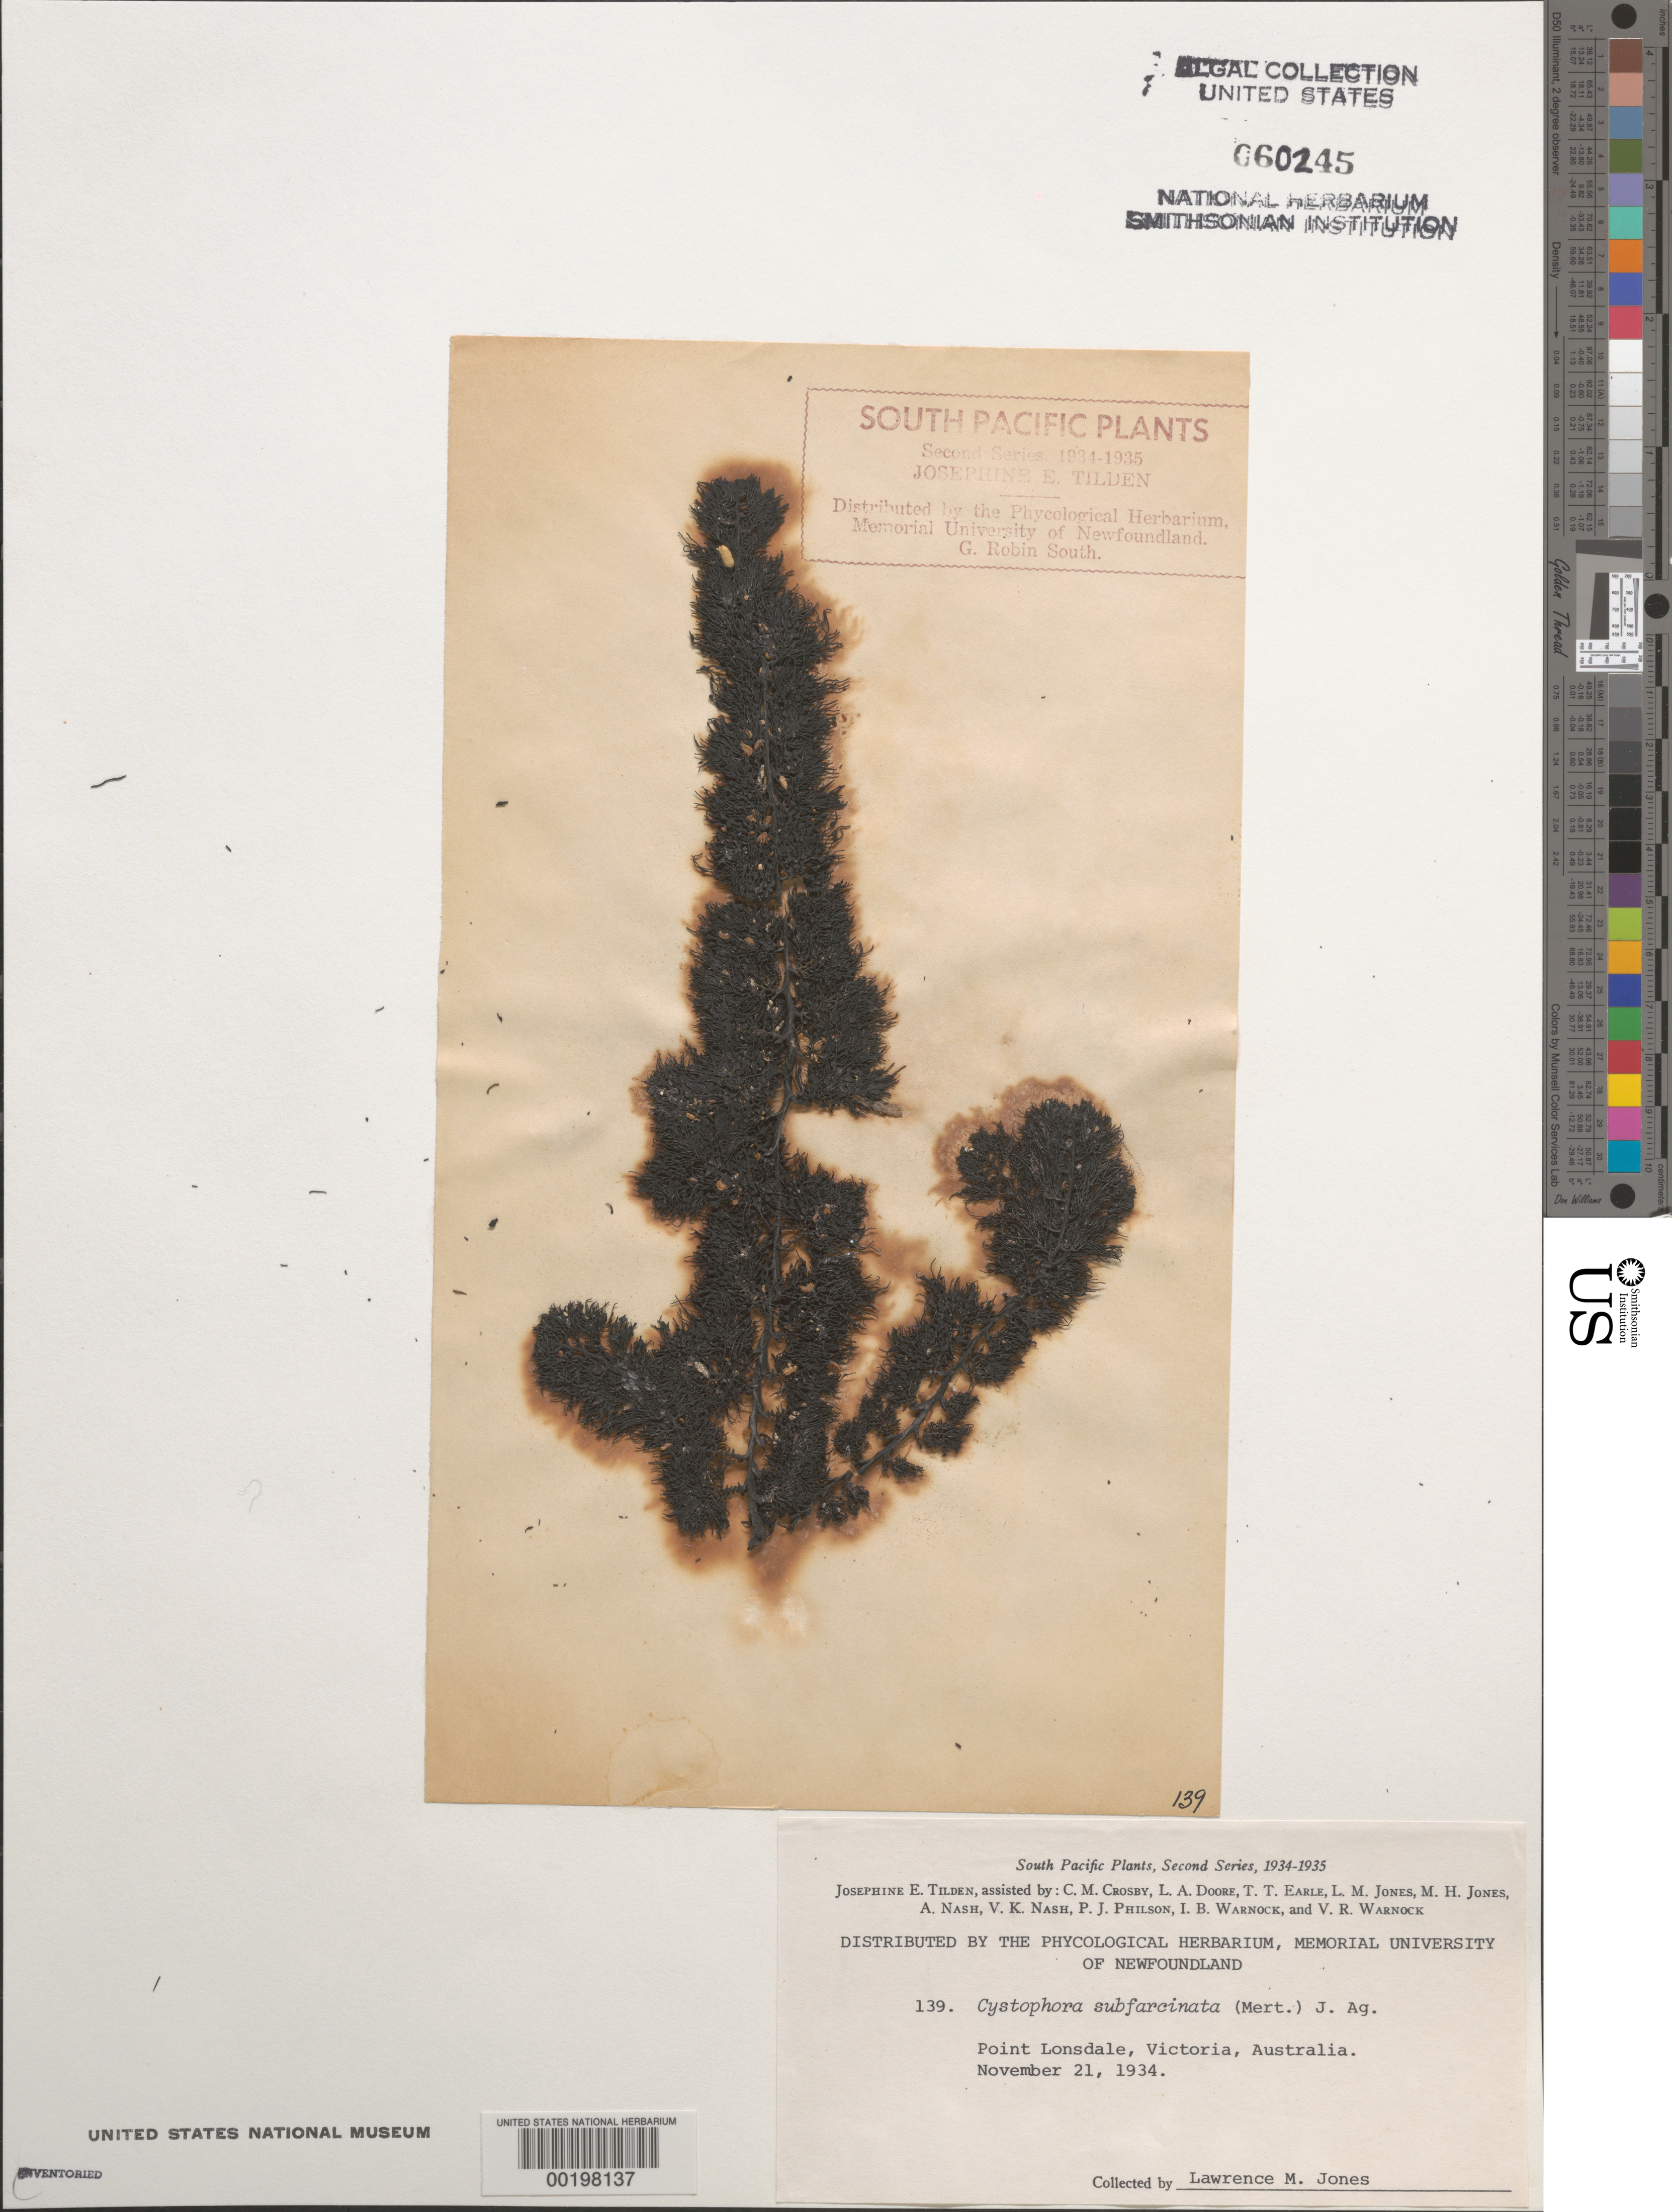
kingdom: Chromista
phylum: Ochrophyta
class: Phaeophyceae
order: Fucales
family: Sargassaceae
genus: Cystophora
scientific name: Cystophora subfarcinata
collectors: L. M. Jones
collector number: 139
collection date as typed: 21 Nov 1934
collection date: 1934-11-21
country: Australia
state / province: Victoria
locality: Point lonsdale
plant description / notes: Tilden, South Pacific Plants, Second Series, 1934-1935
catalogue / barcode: US 60245